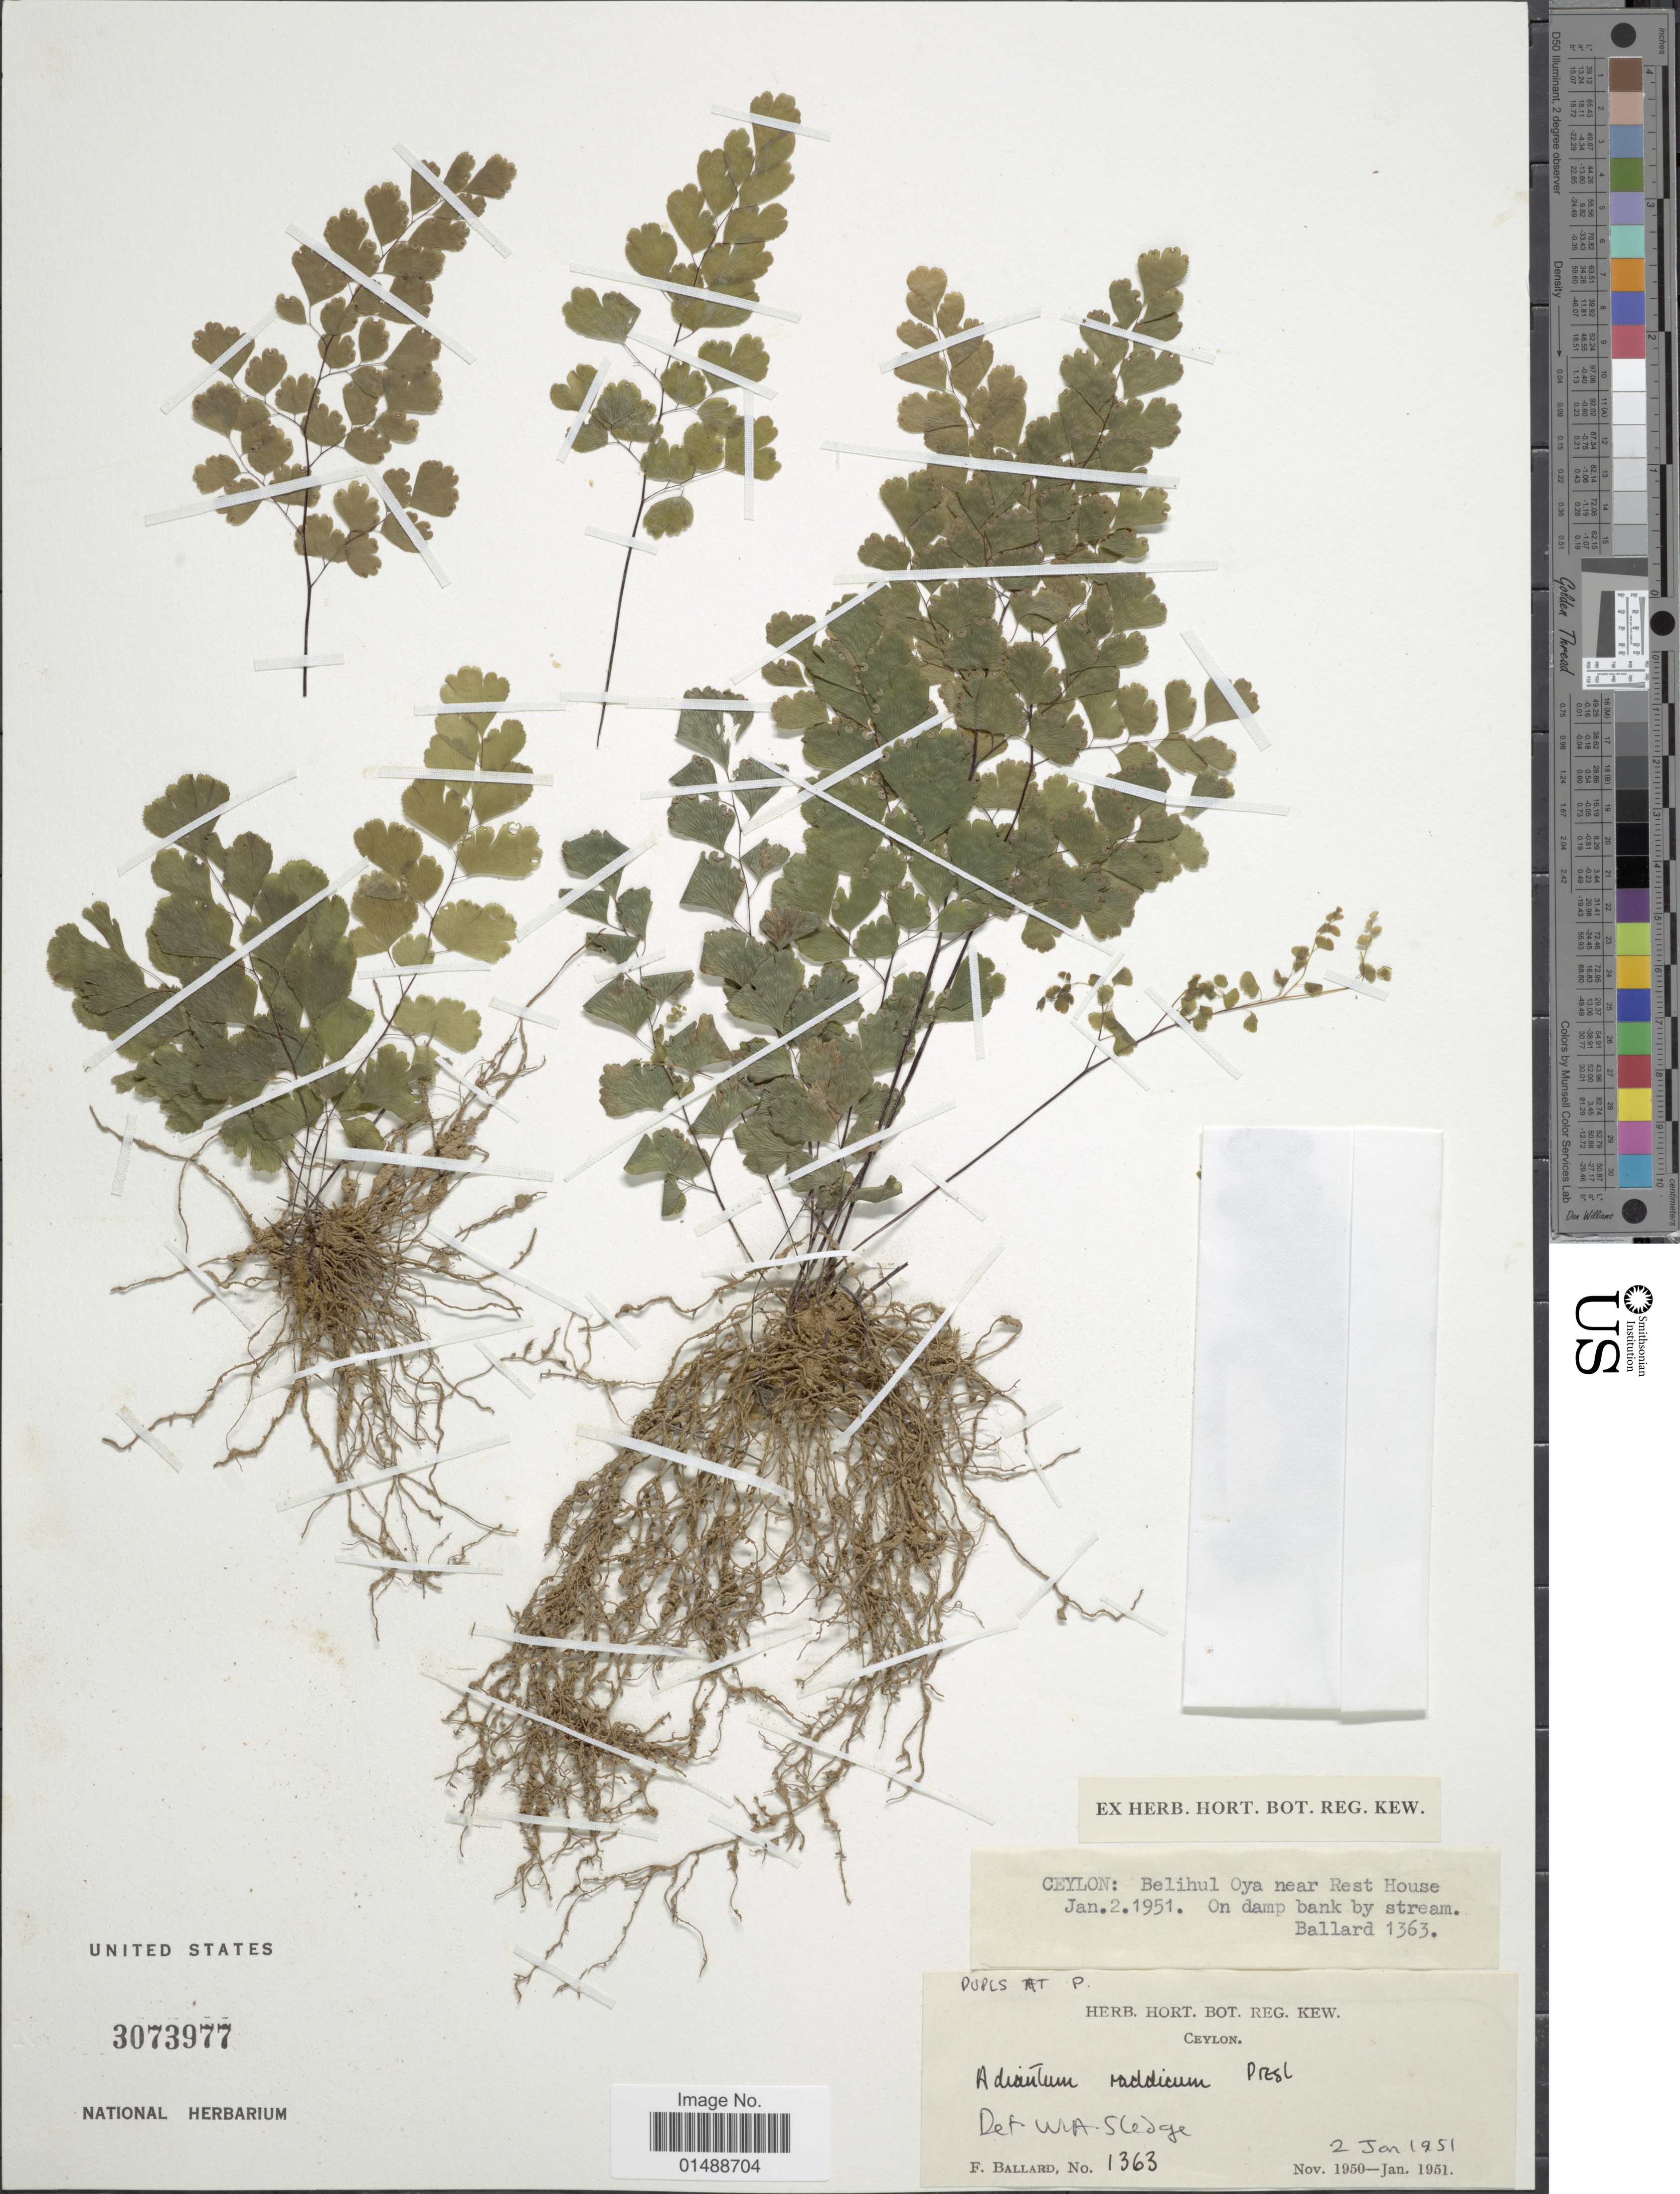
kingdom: Plantae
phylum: Tracheophyta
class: Polypodiopsida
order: Polypodiales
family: Pteridaceae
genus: Adiantum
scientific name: Adiantum raddianum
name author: C. Presl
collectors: F. Ballard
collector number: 1363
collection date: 1951-01-02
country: Sri Lanka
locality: Ceylon, Belihul Oya near Rest House.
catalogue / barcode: US 3073977